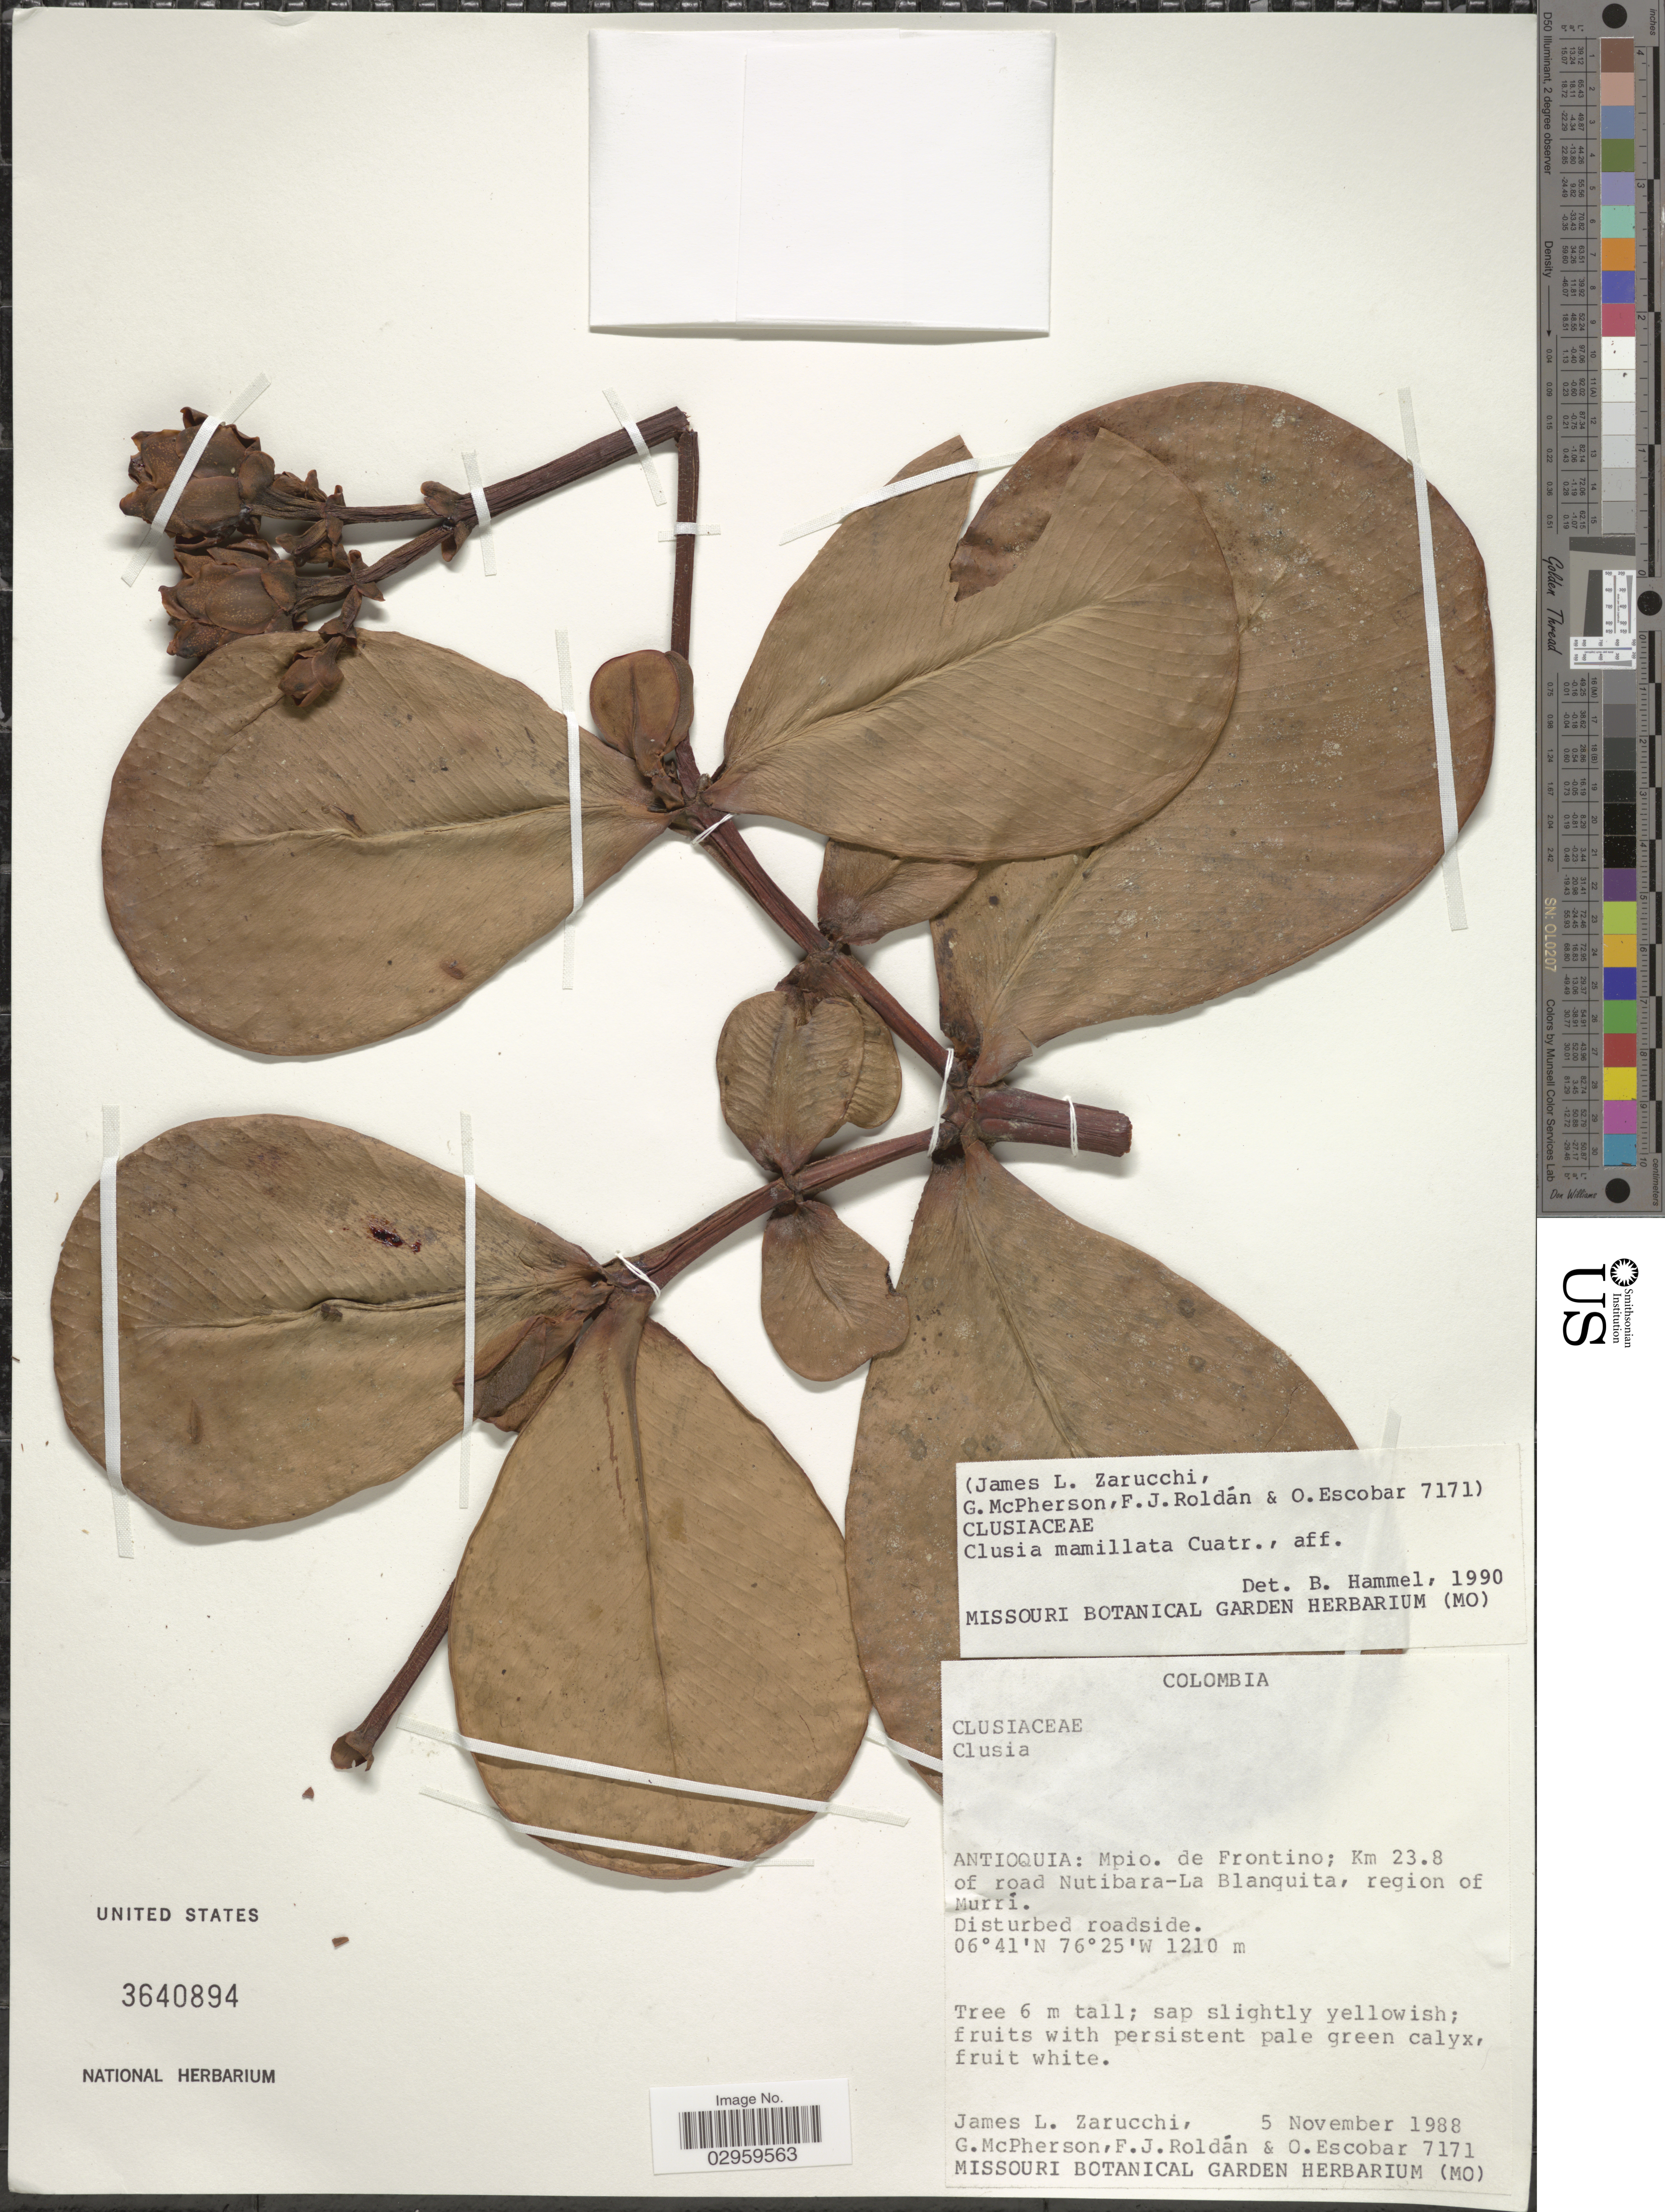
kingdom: Plantae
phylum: Tracheophyta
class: Magnoliopsida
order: Malpighiales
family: Clusiaceae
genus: Clusia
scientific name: Clusia mamillata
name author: Cuatrec.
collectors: J. L. Zarucchi, G. McPherson, F. J. Roldán & O. Escobar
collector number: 7171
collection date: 1988-11-05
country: Colombia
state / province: Antioquia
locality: Mpio. de Frontino; Km 23.8 of road Nutibara-La Blanquita, region of Murrí.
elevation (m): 1210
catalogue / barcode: US 3640894